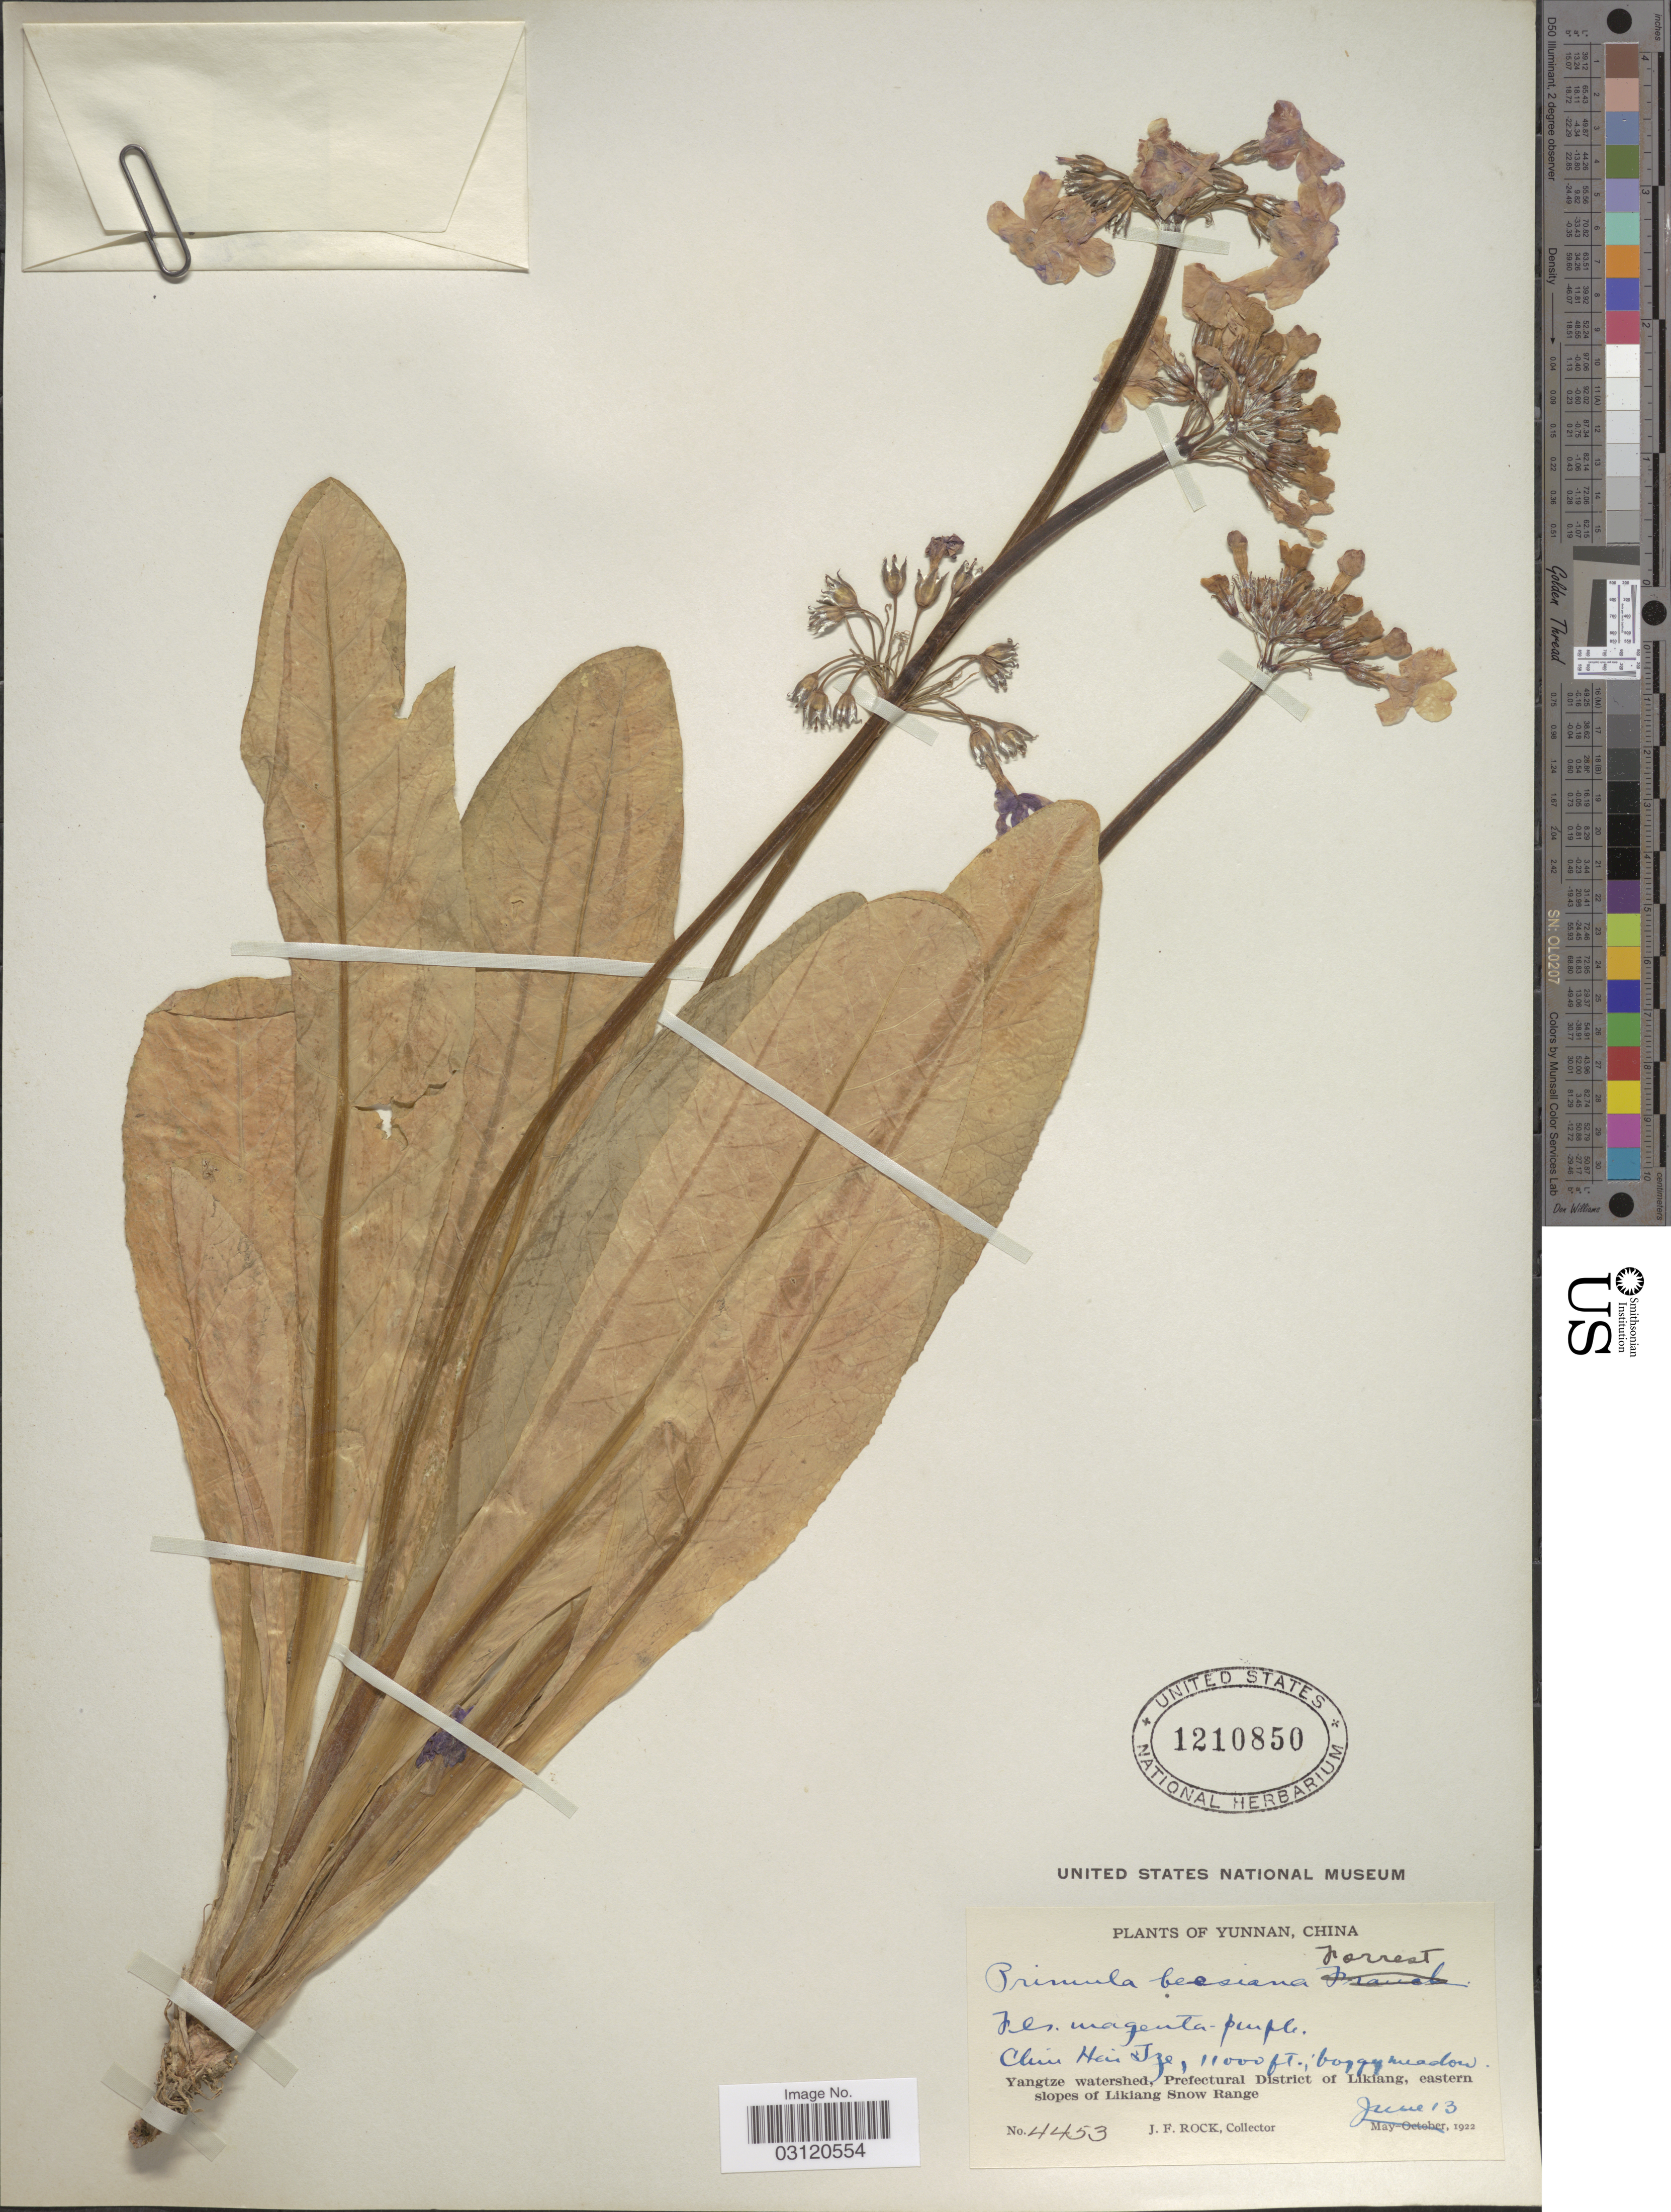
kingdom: Plantae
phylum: Tracheophyta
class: Magnoliopsida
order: Ericales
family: Primulaceae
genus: Primula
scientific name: Primula beesiana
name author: Forrest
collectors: J. Rock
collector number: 4453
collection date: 1922-06-13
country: China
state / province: Yunnan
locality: Chin Hai Ize, Boggy Meadow. Yangtze watershed, Prefectural District of Likiang, eastern slopes of Likiang Snow Range.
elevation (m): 3353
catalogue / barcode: US 1210850